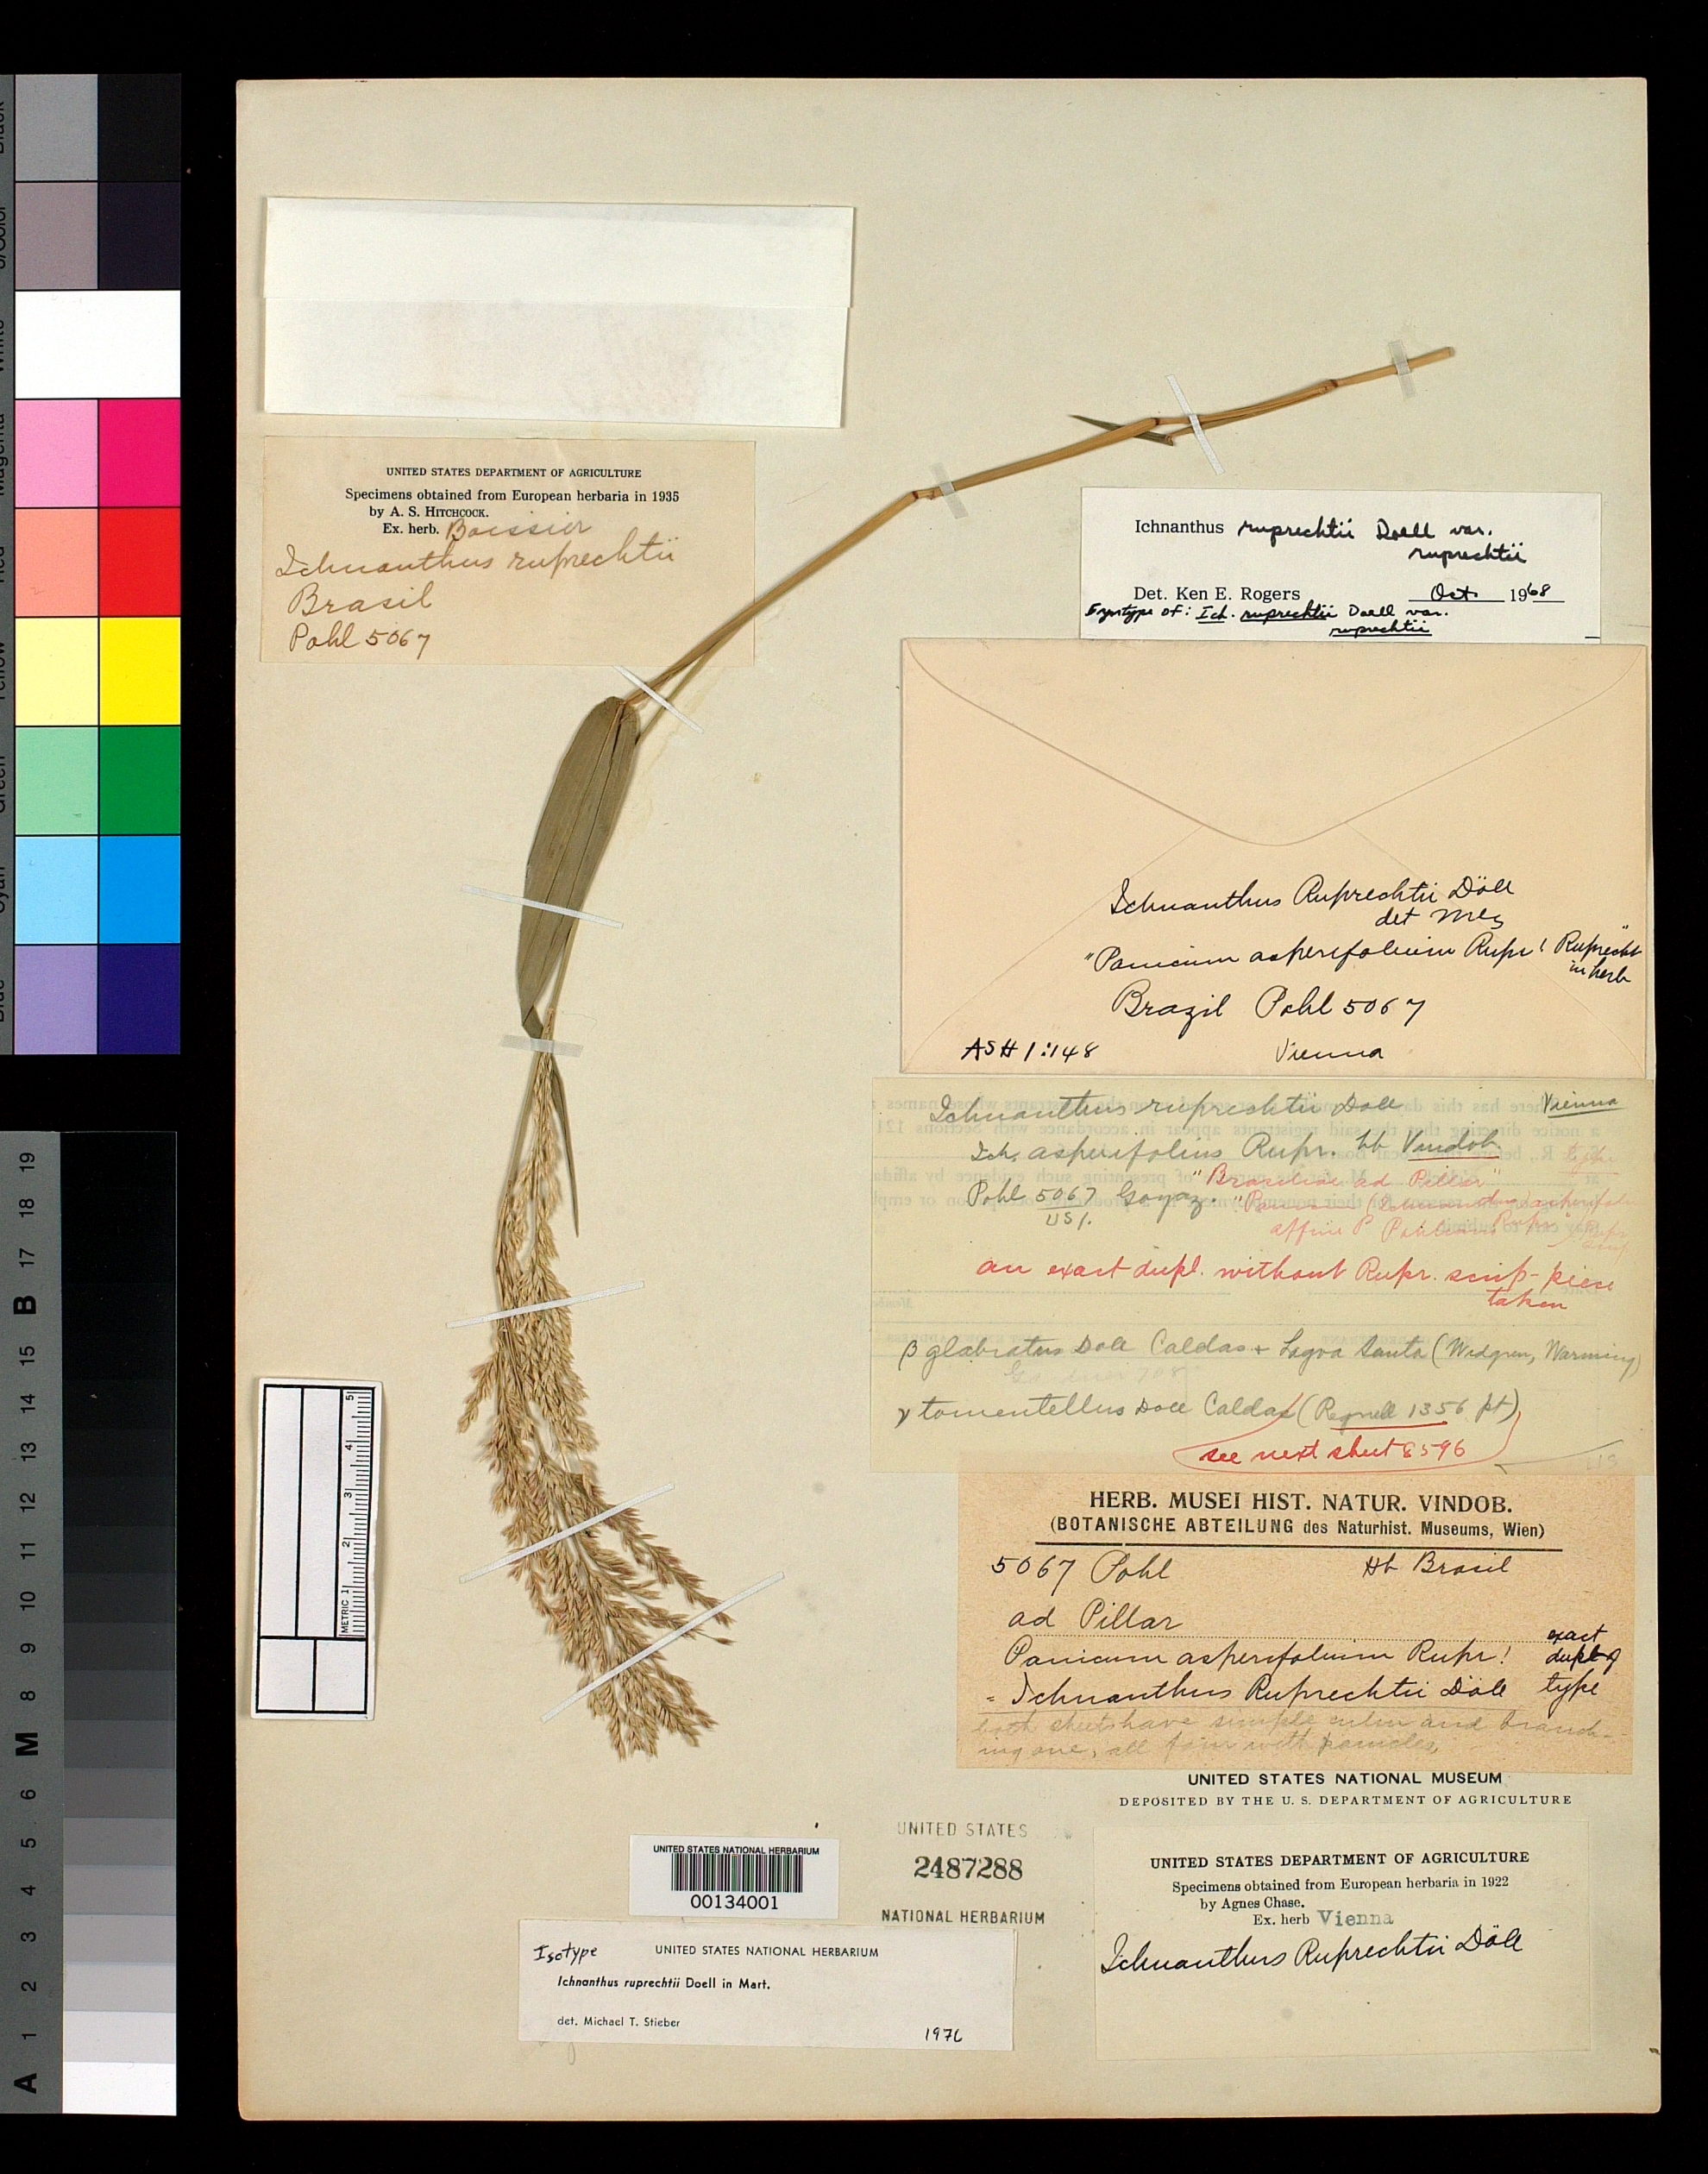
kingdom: Plantae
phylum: Tracheophyta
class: Liliopsida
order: Poales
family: Poaceae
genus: Ichnanthus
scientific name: Ichnanthus ruprechtii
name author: Döll in Mart.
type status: Isolectotype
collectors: J. B. E. Pohl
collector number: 5067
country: Brazil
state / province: Minas Gerais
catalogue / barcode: US 2487288